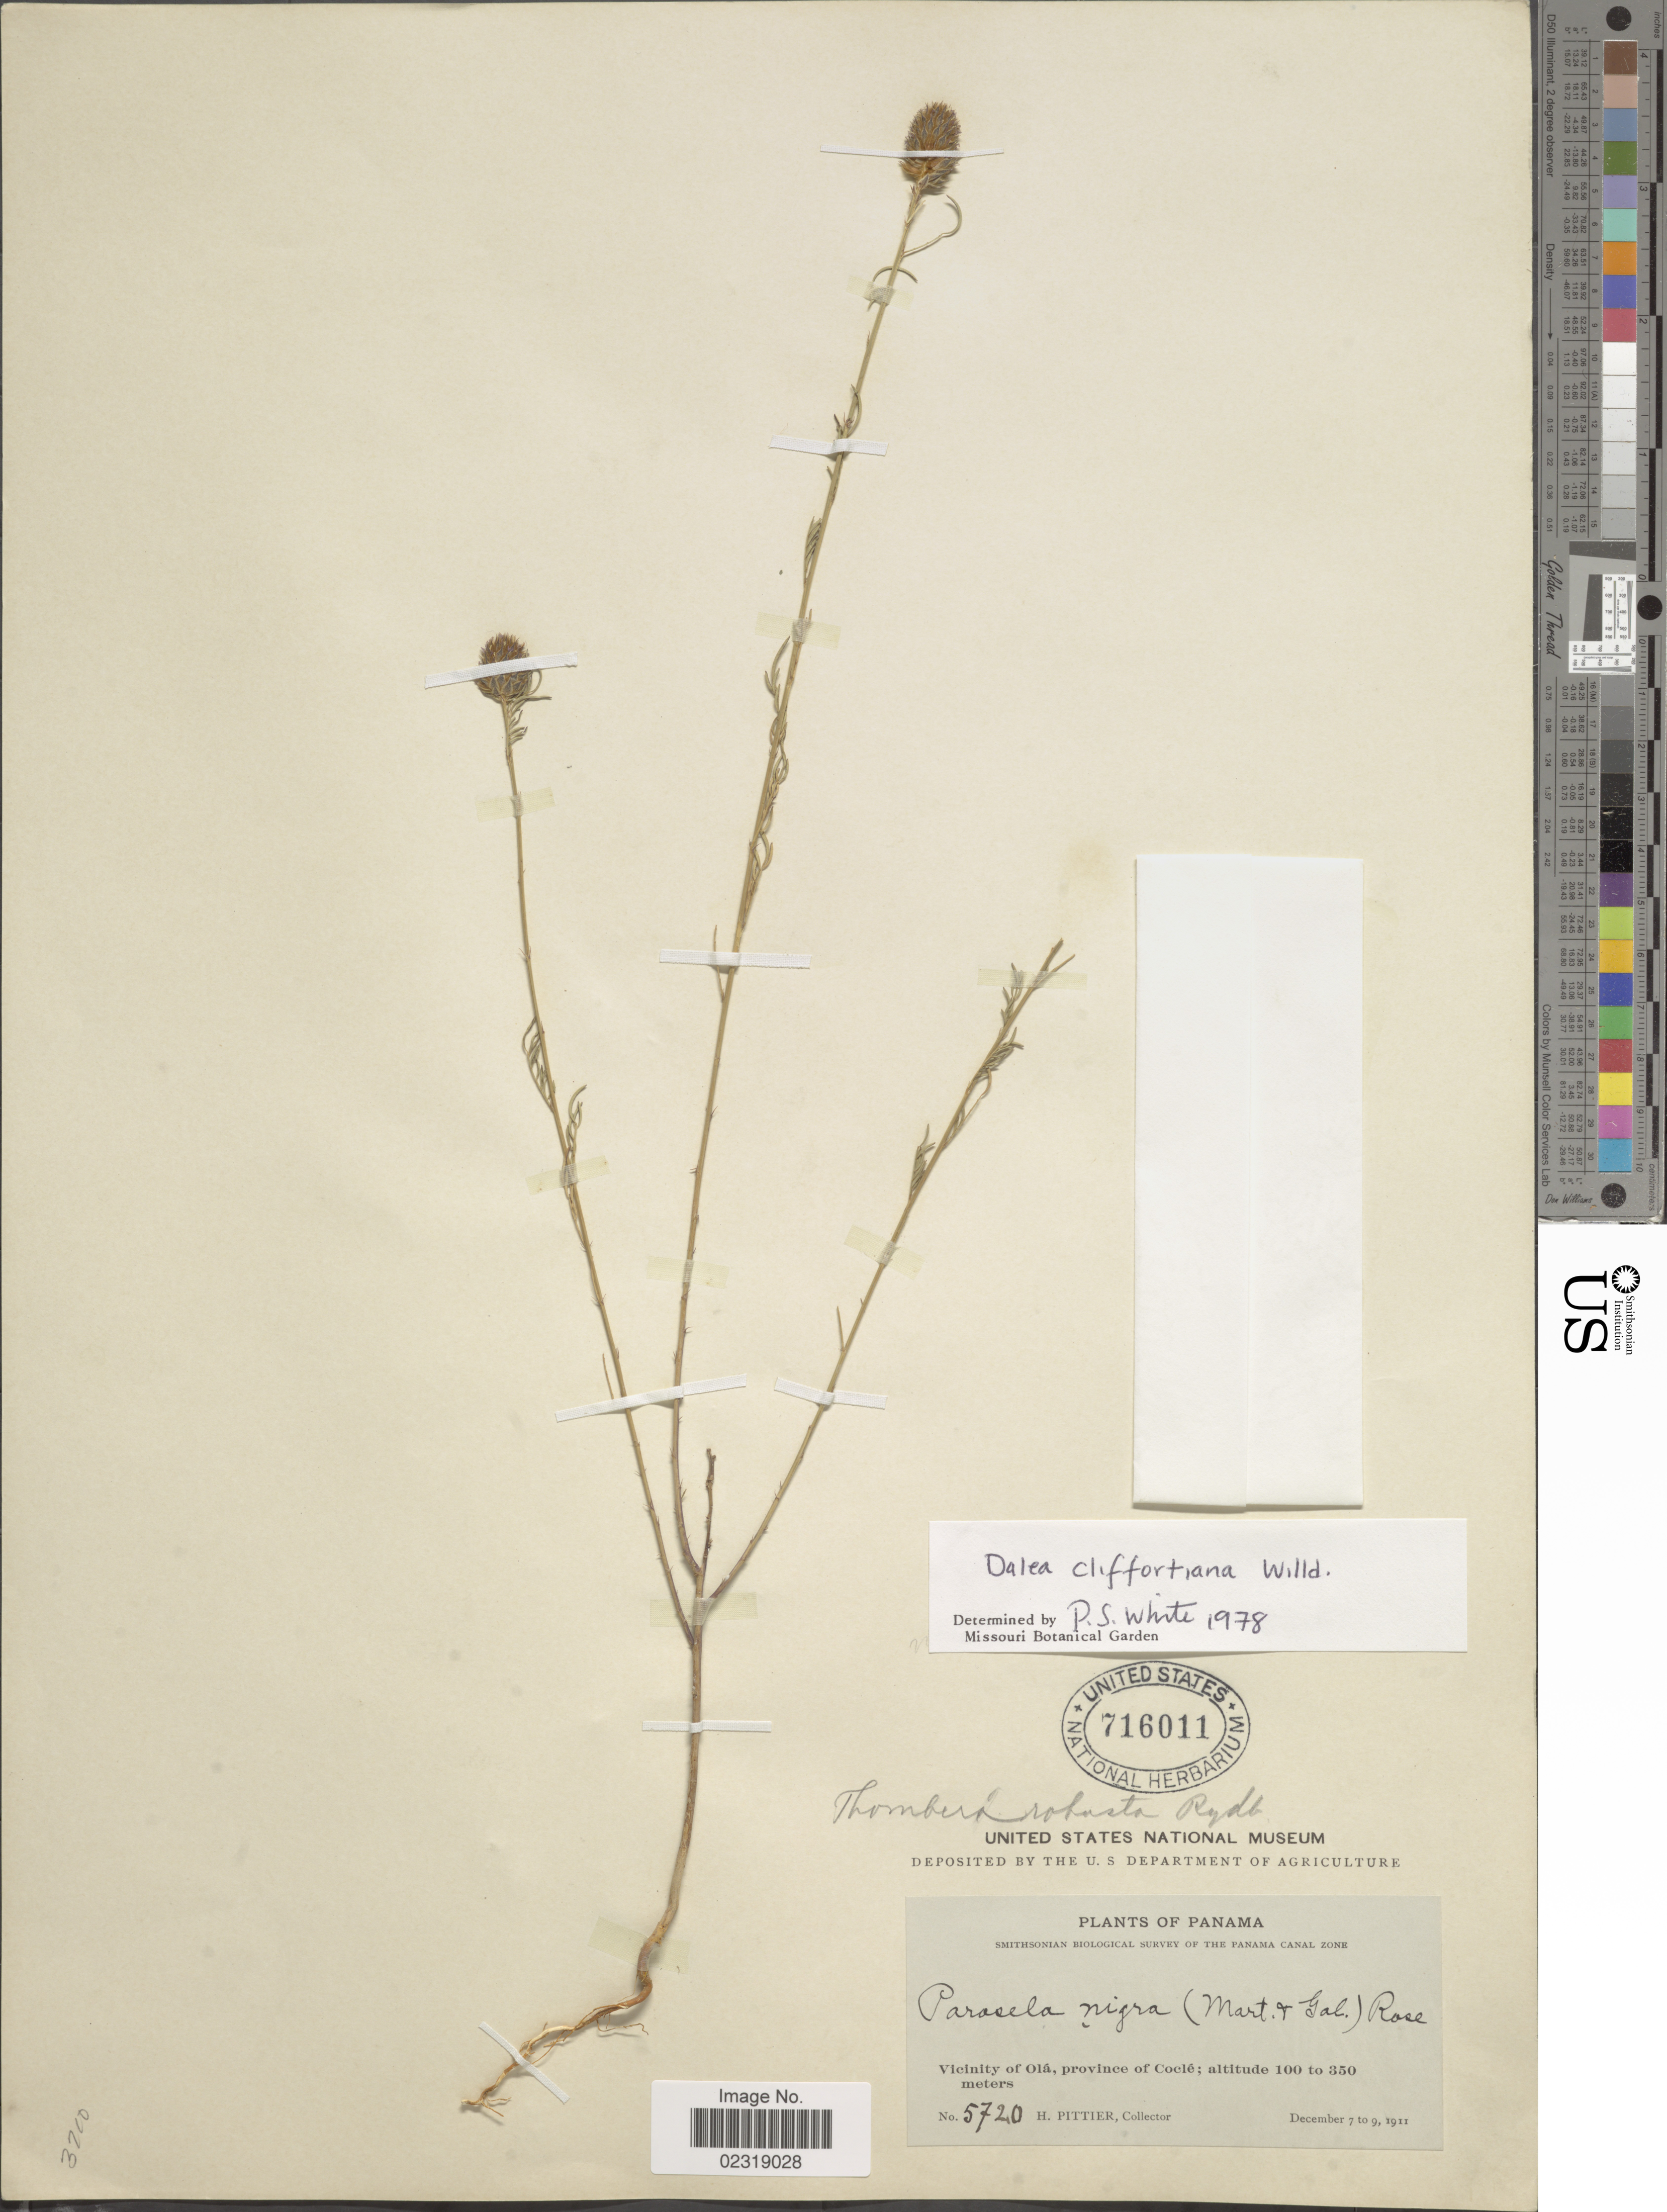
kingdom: Plantae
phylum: Tracheophyta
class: Magnoliopsida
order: Fabales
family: Fabaceae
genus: Dalea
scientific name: Dalea cliffortiana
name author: Willd.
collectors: H. F. Pittier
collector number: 5720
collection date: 1911-12-07/1911-12-09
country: Panama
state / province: Coclé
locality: Panama, Vicinity of Ola, Province of Cocle.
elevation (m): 100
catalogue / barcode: US 716011